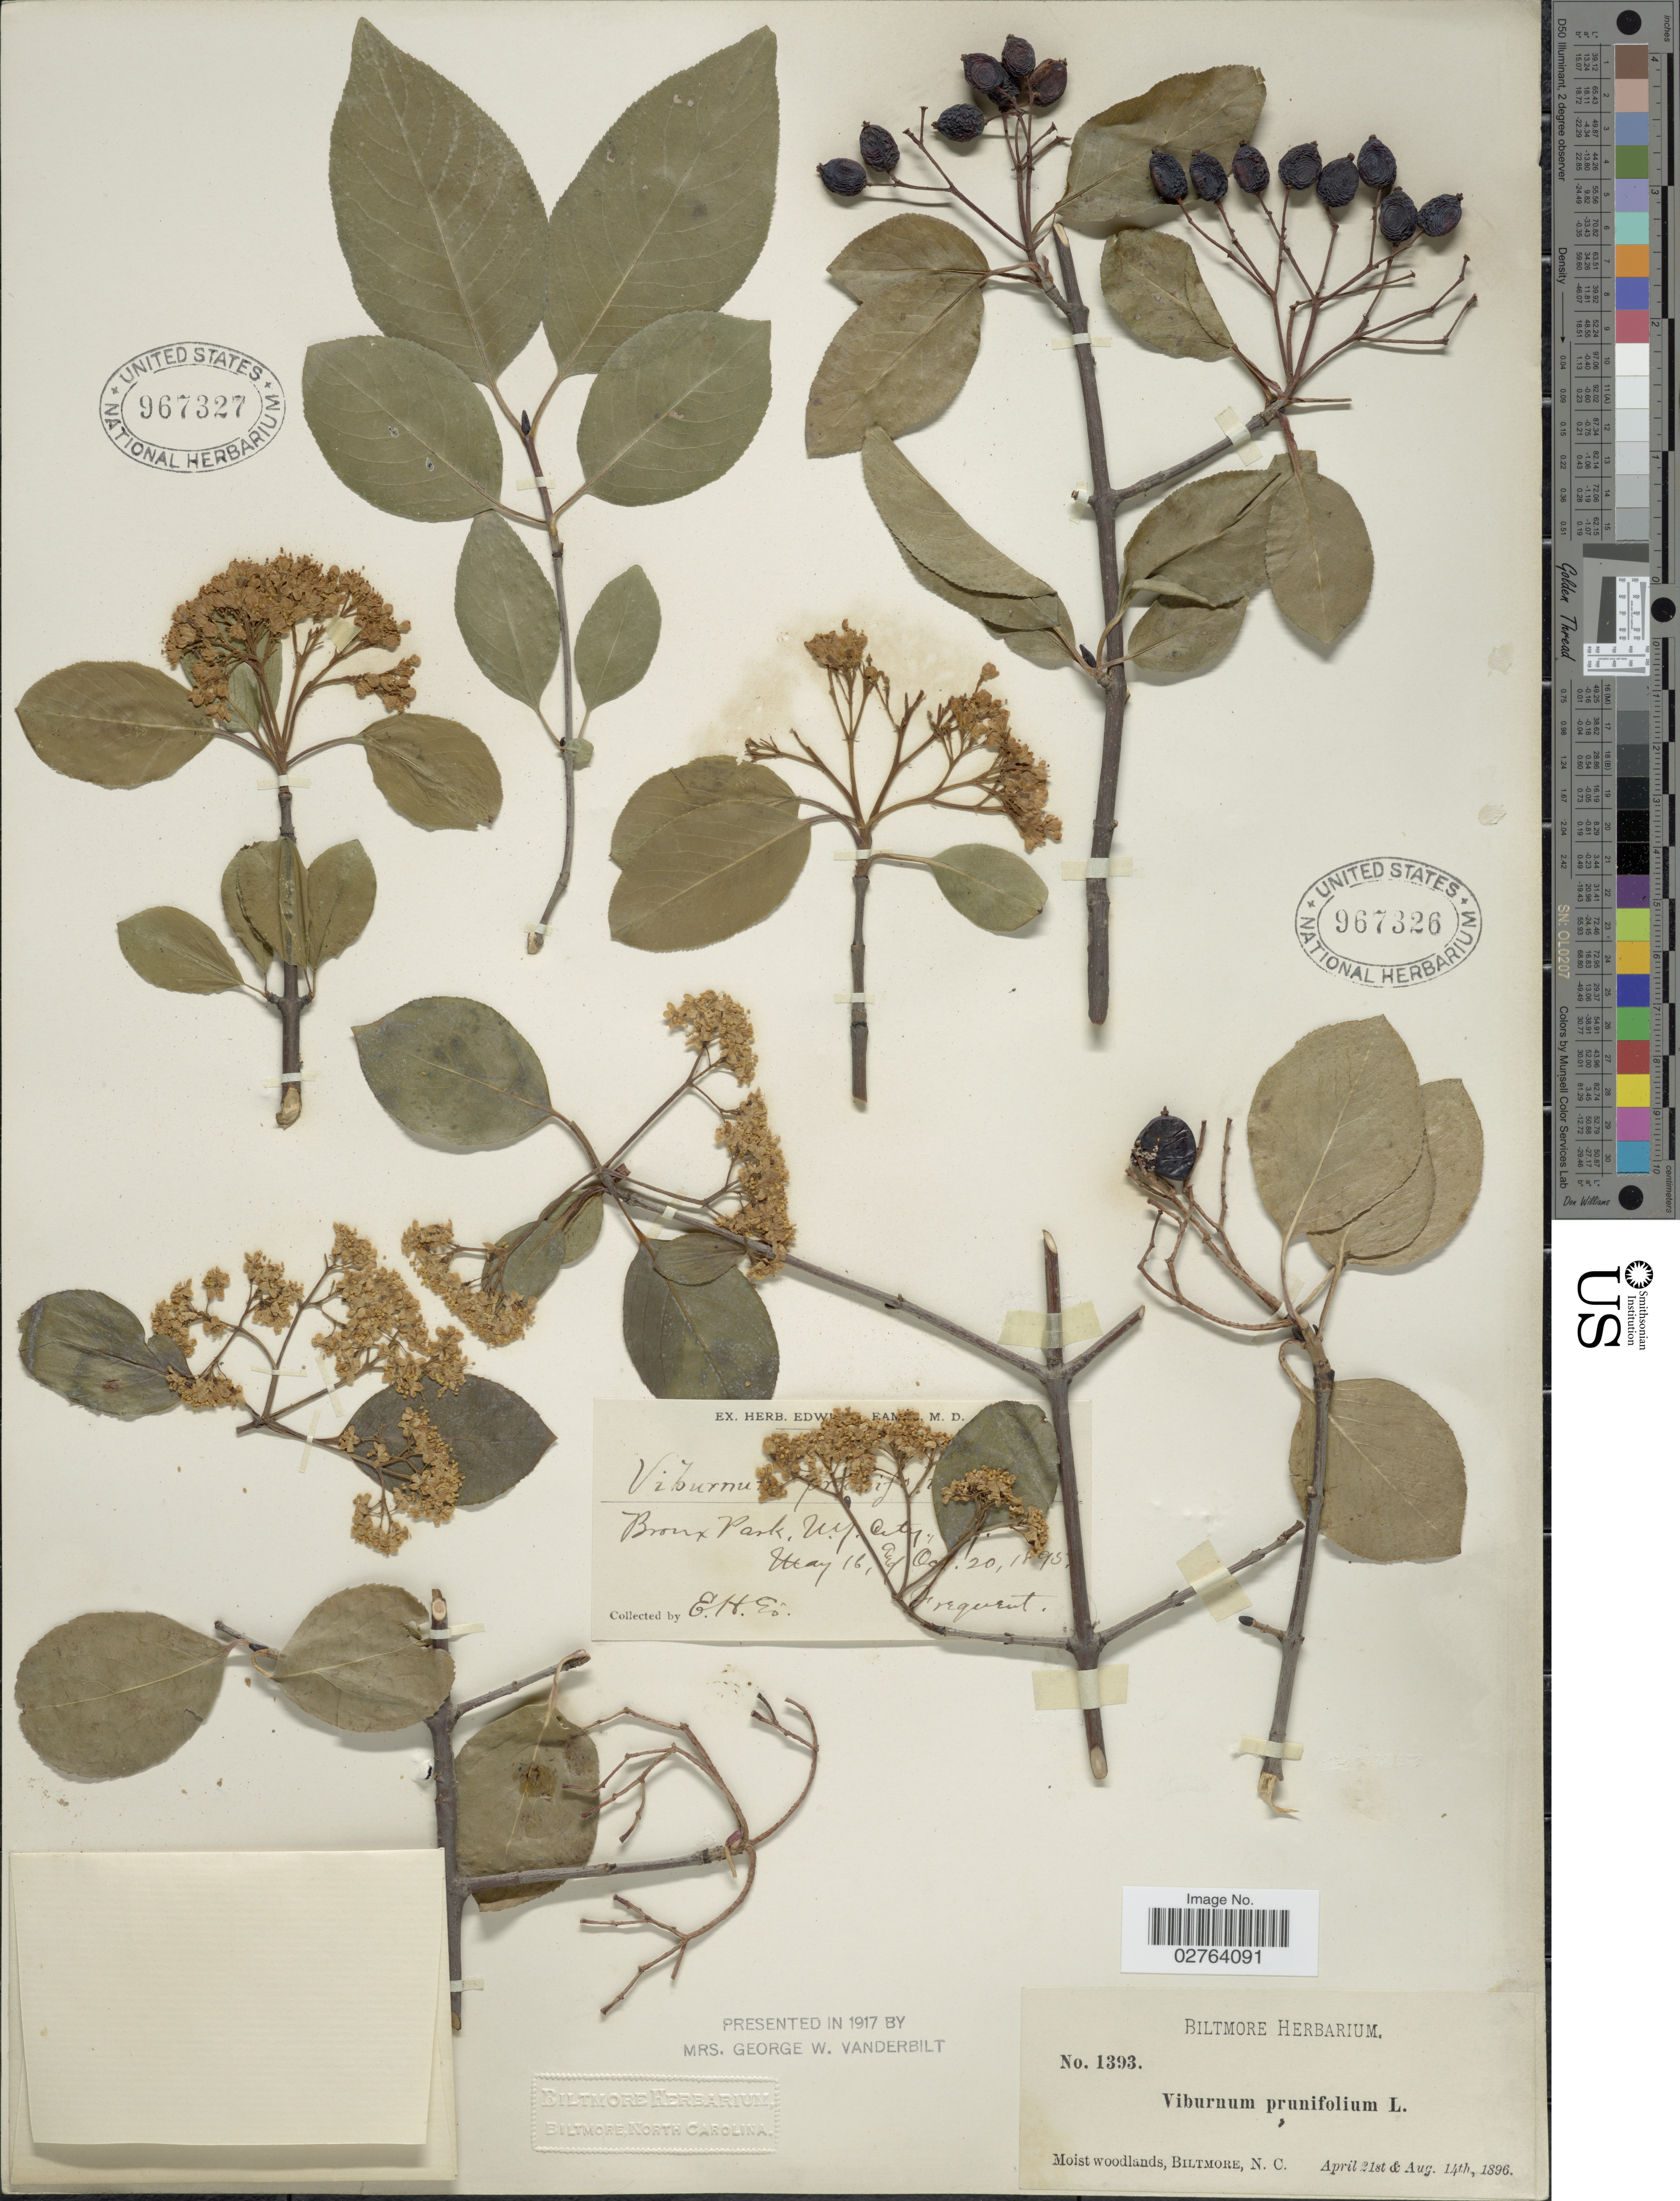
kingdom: Plantae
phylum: Tracheophyta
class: Magnoliopsida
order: Dipsacales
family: Viburnaceae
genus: Viburnum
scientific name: Viburnum prunifolium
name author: L.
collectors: ex herb. Biltmore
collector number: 1393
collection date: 1896-04-21/1896-08-14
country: United States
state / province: North Carolina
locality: Moist woodlands, Biltmore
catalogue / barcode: US 967326